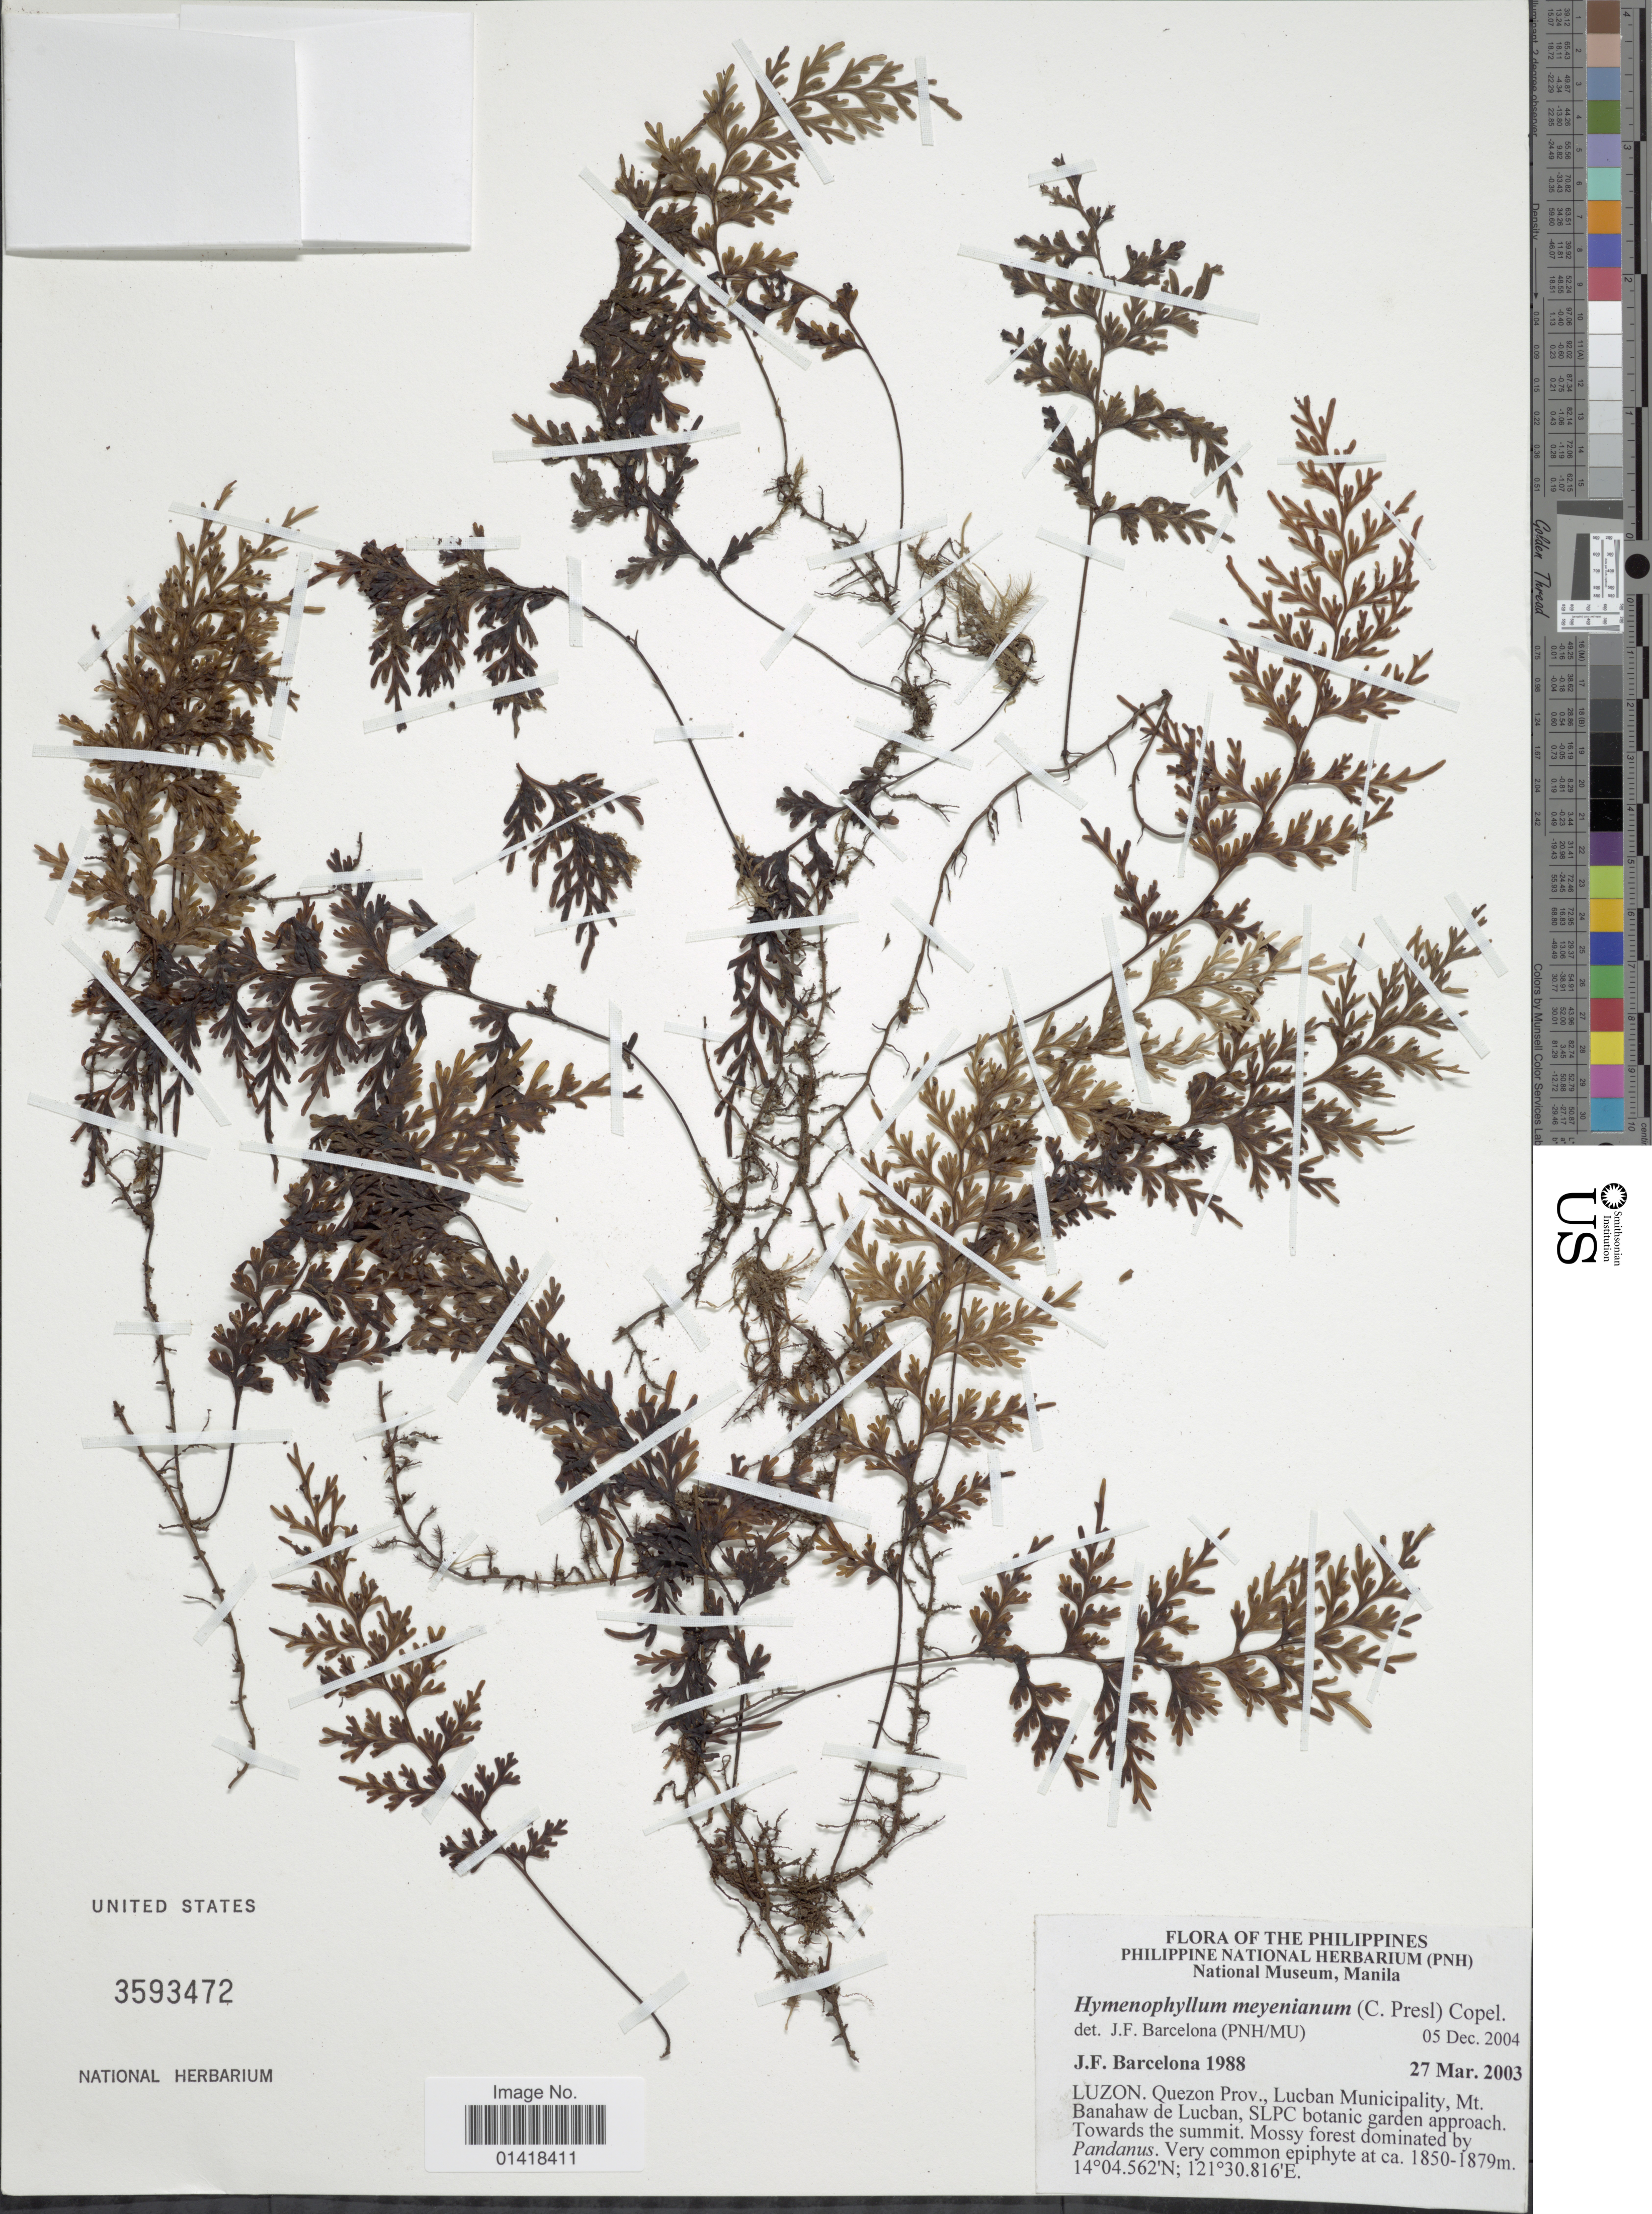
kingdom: Plantae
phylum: Tracheophyta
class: Polypodiopsida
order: Hymenophyllales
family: Hymenophyllaceae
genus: Hymenophyllum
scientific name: Hymenophyllum meyenianum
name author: (C. Presl) Copel.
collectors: J. F. Barcelona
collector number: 1988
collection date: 2003-03-27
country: Philippines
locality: The Philippines. Luzon. Quezon Prov., Lucban Municipality, Mt. Banahaw de Lucban. SLPC botanic garden approach.Towards the summit.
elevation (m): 1850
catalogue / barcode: US 3593472